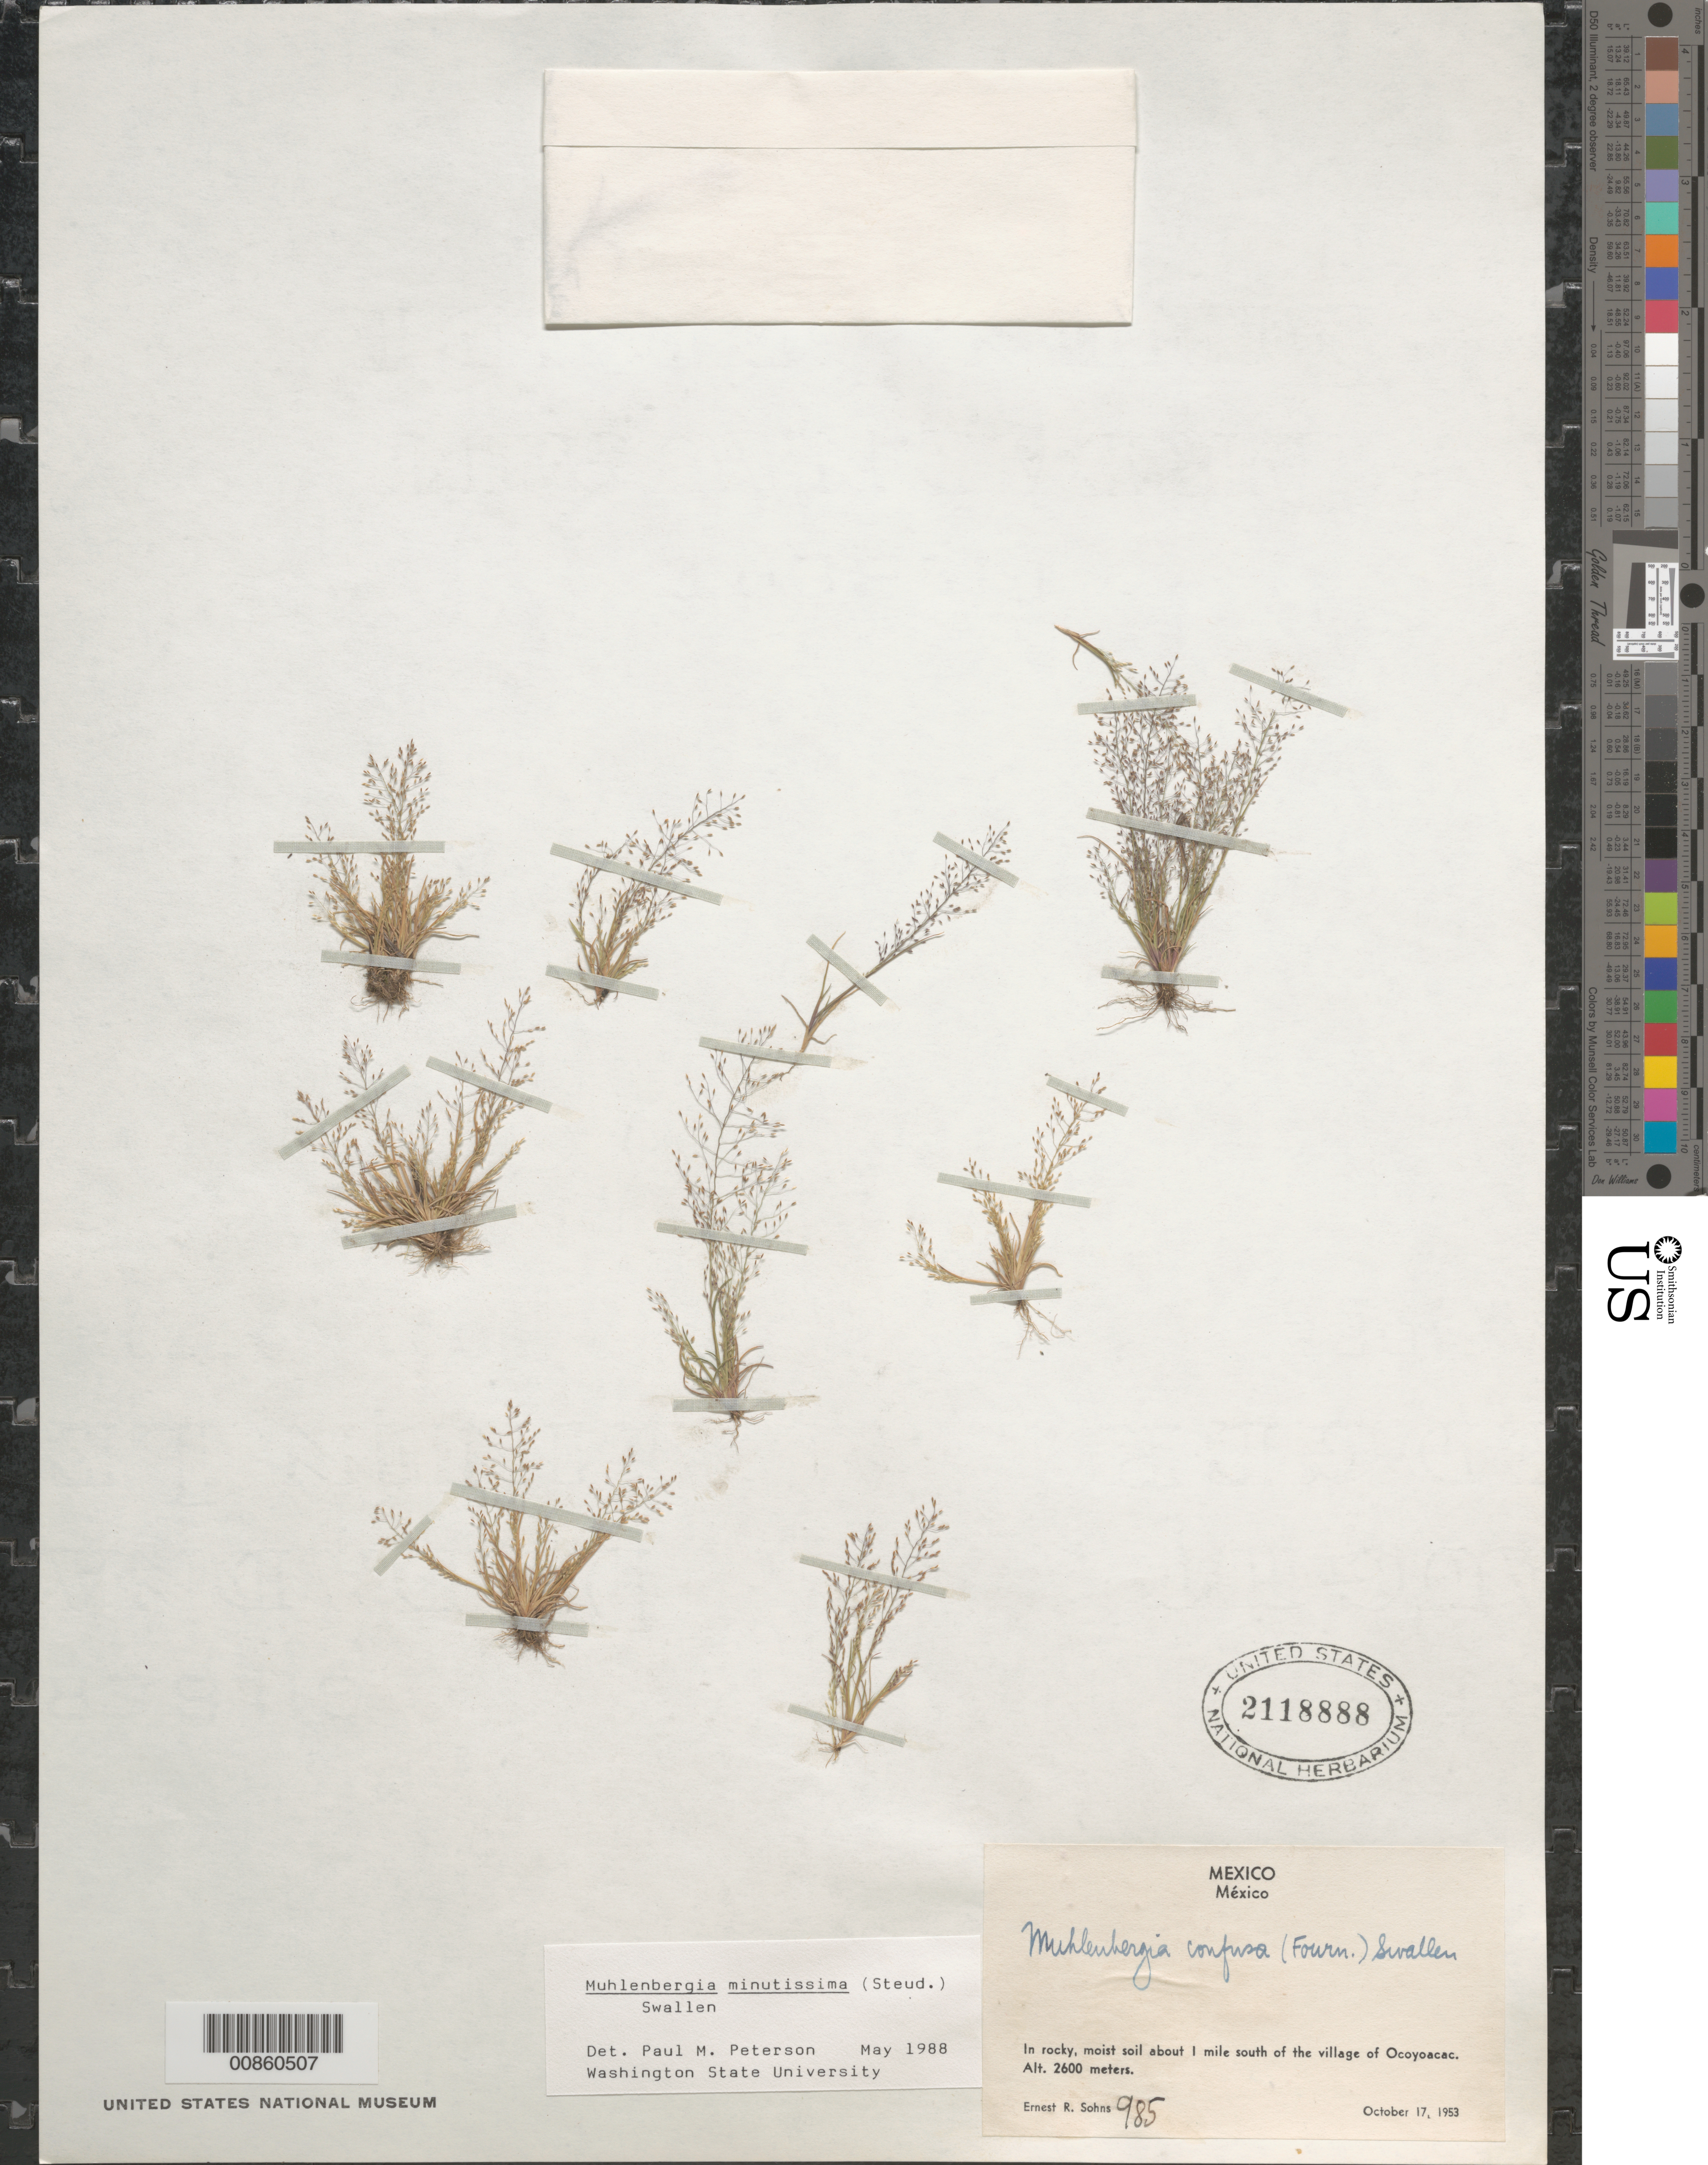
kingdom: Plantae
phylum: Tracheophyta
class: Liliopsida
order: Poales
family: Poaceae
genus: Muhlenbergia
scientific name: Muhlenbergia minutissima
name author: (Steud.) Swallen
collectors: E. R. Sohns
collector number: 985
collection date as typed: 17 Oct 1953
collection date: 1953-10-17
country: Mexico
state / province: México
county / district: Ocoyoacac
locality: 1 mi S of village Ocoyoacac, mpio. Ocoyoacac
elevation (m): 2600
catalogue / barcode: US 2118888